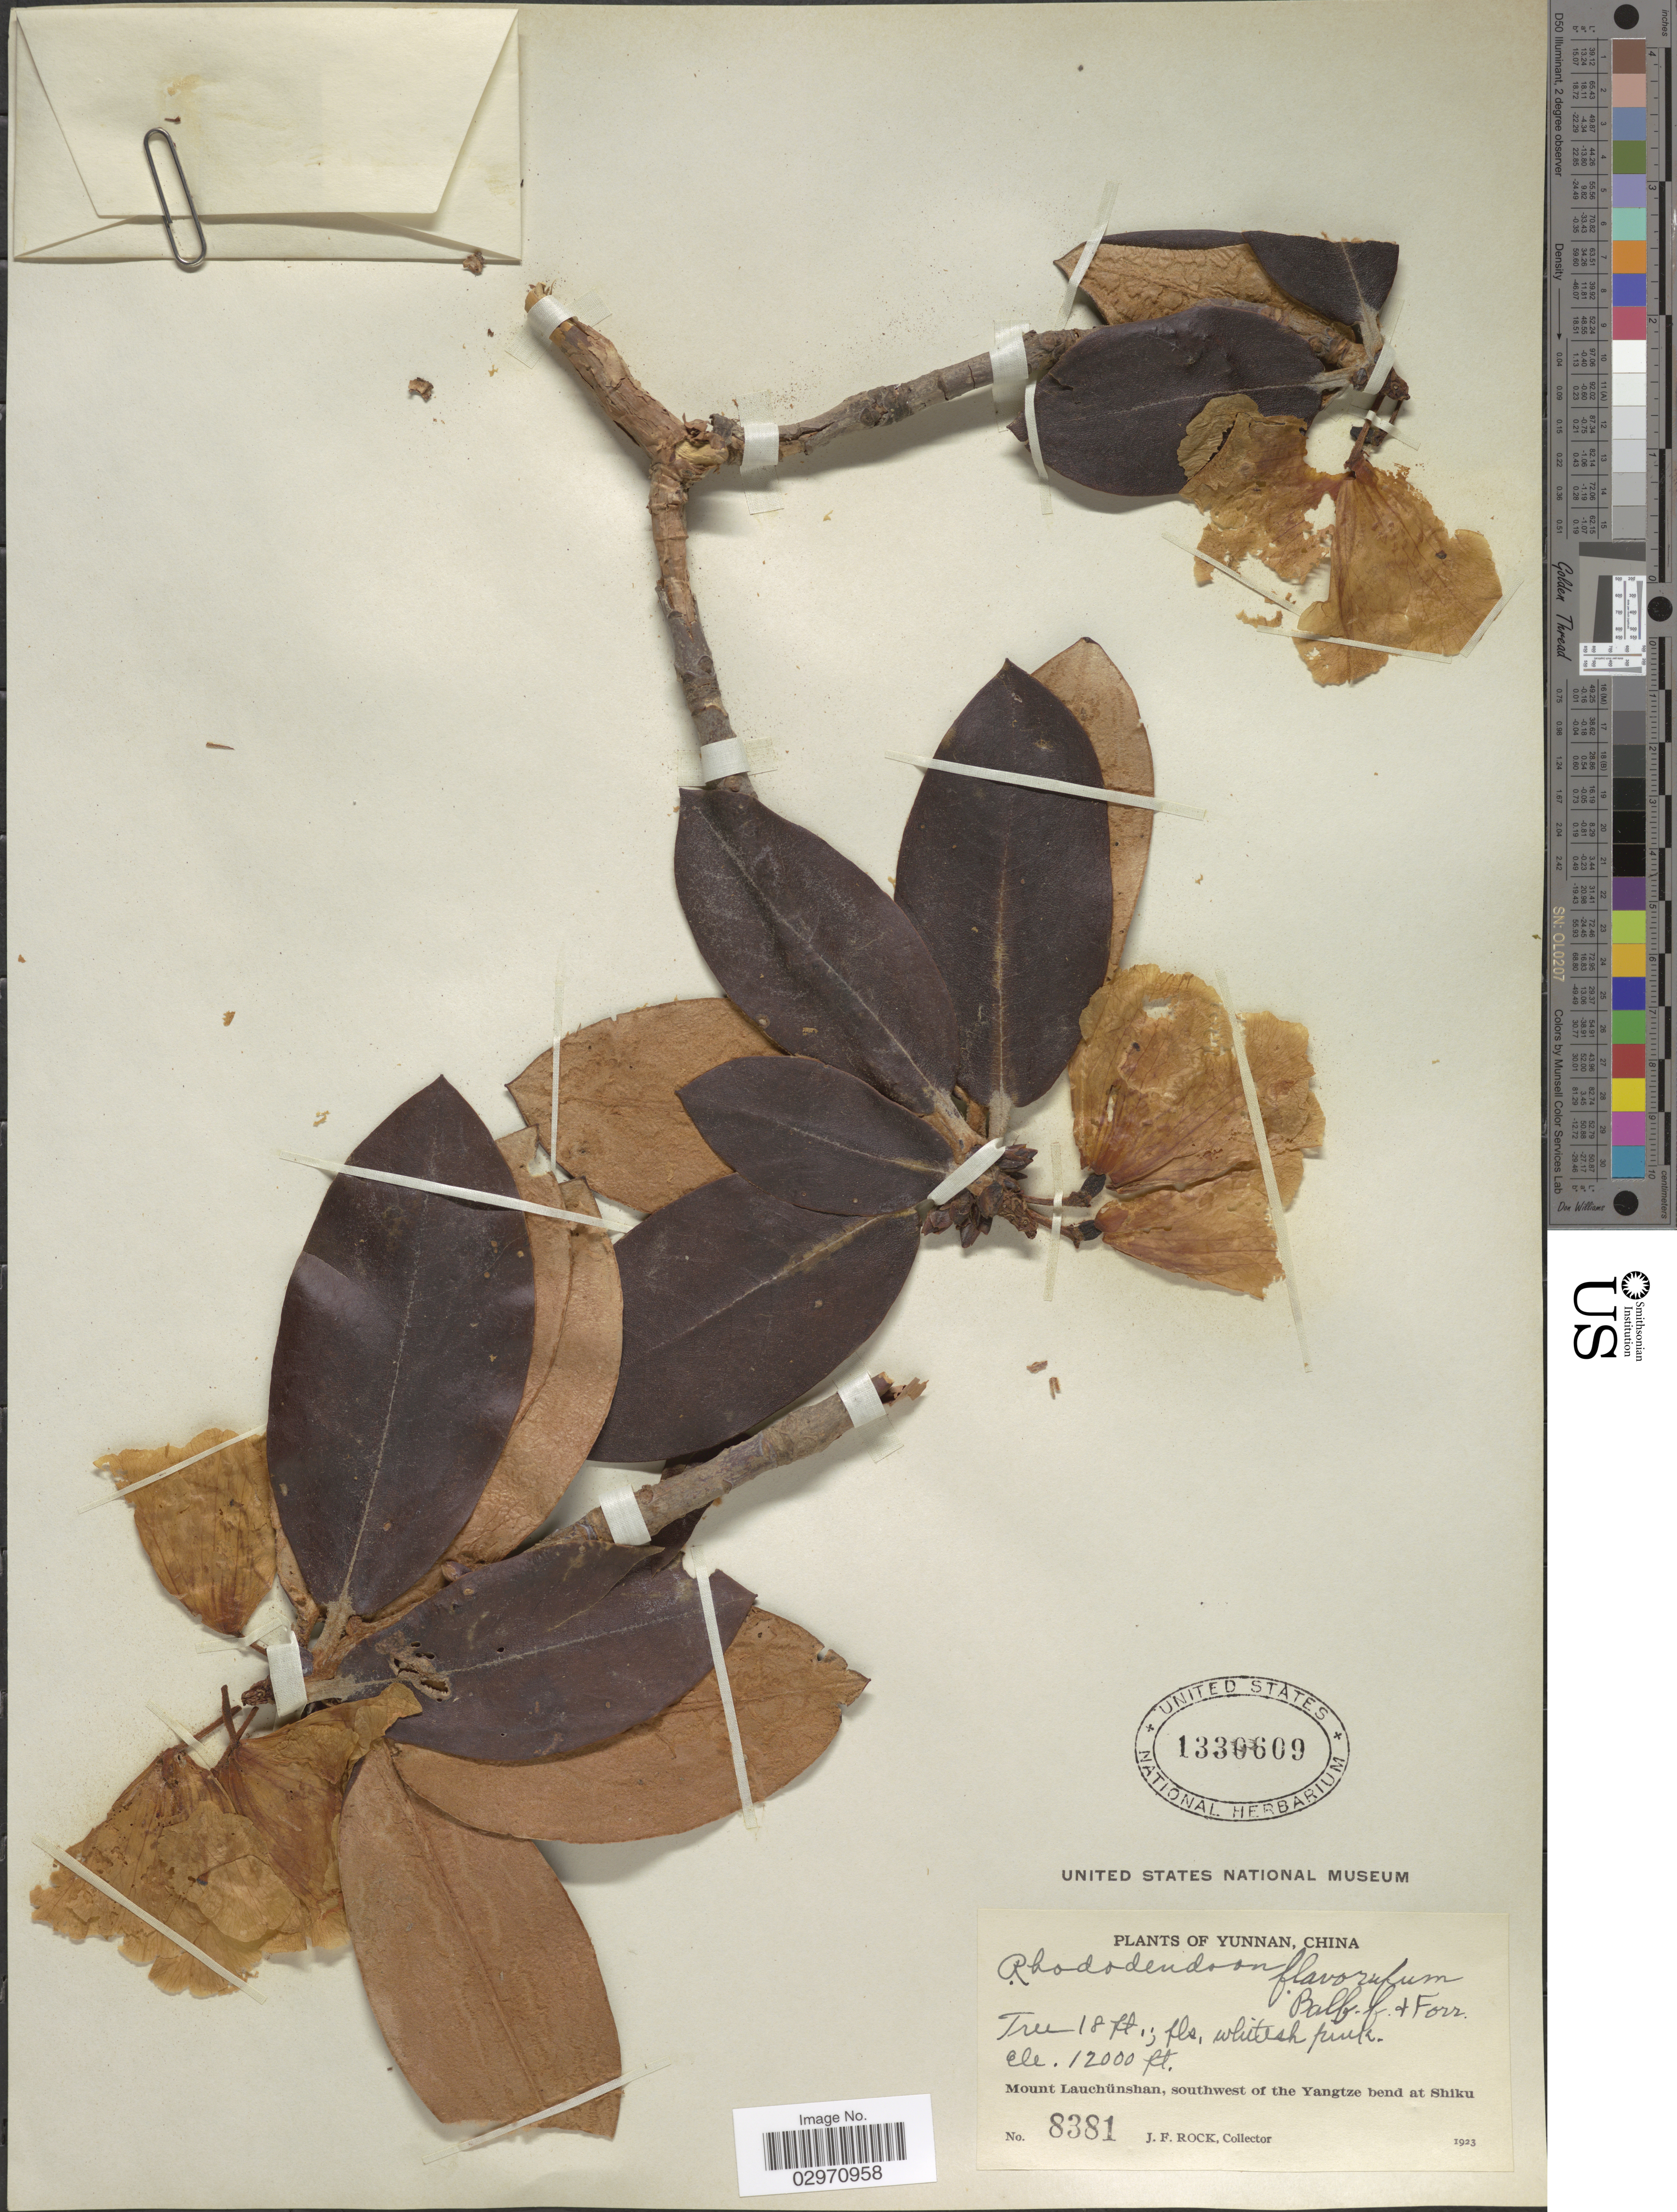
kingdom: Plantae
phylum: Tracheophyta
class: Magnoliopsida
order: Ericales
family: Ericaceae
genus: Rhododendron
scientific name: Rhododendron flavorufum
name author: Balf. f. & Forrest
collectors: J. Rock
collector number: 8381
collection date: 1923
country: China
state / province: Yunnan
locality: Mount Lauchünshan, southwest of the Yangtze bend at Shiku.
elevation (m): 3658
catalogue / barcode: US 1330609